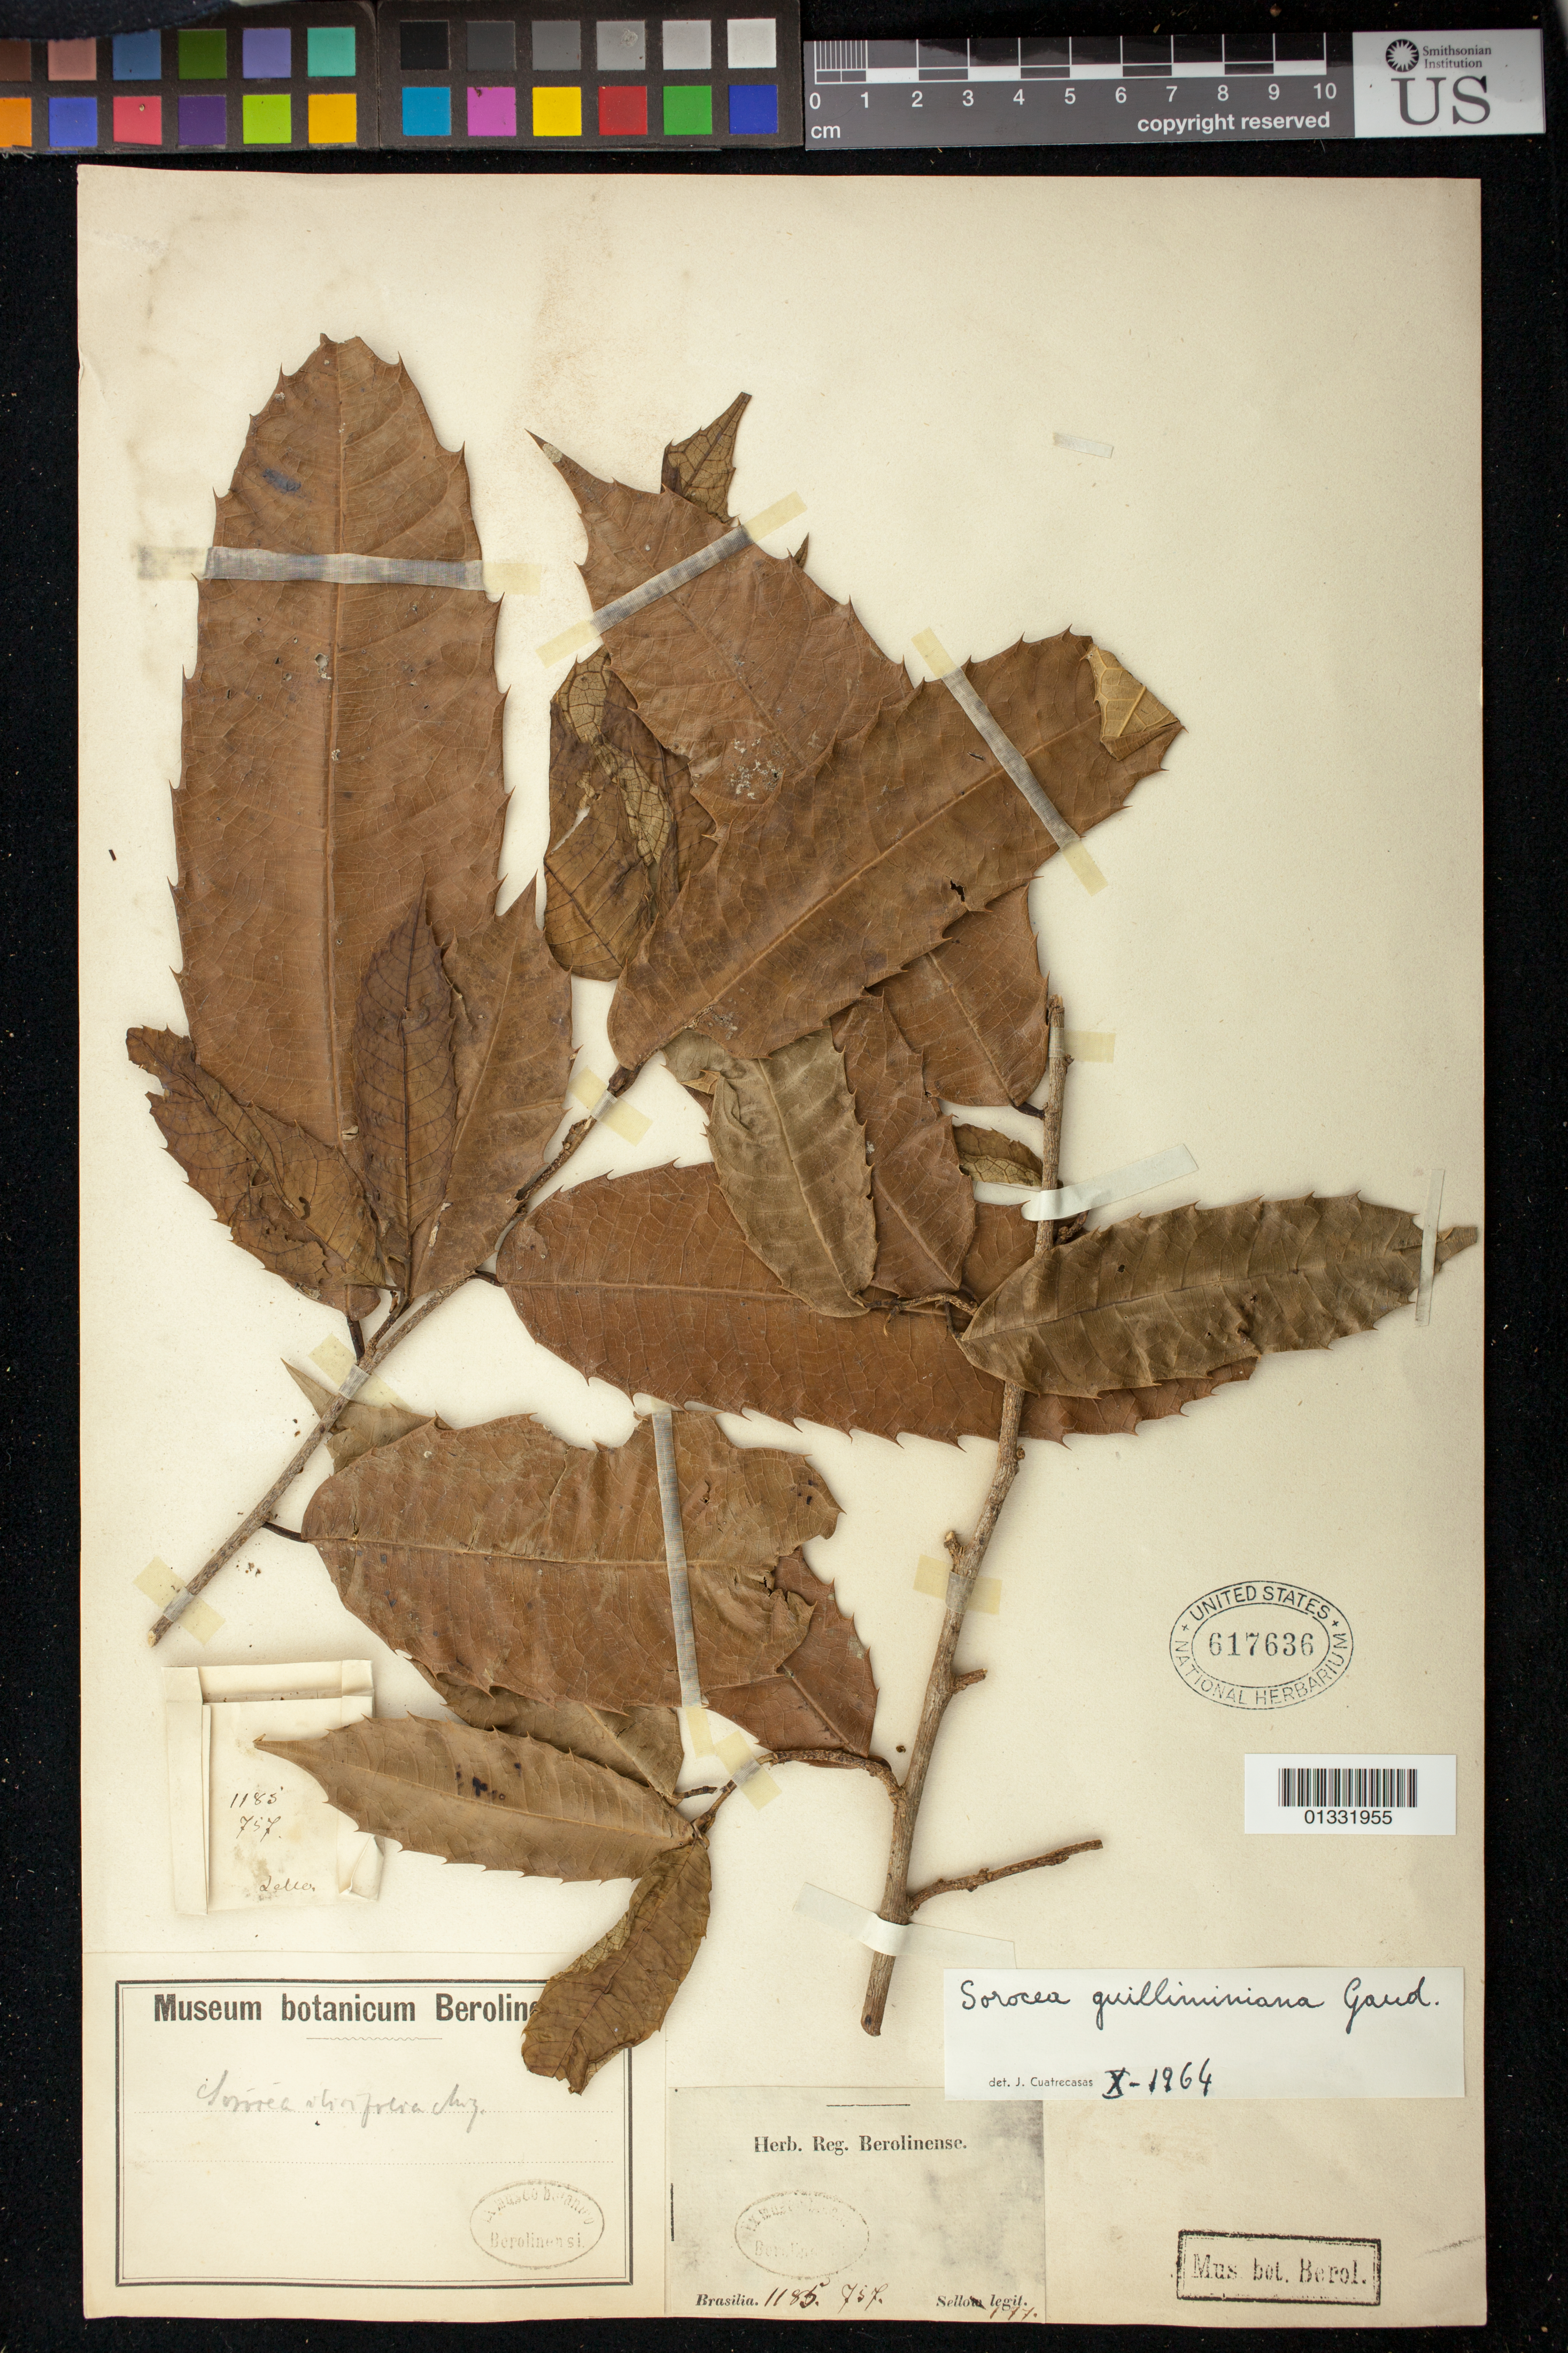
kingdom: Plantae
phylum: Tracheophyta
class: Magnoliopsida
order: Rosales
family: Moraceae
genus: Sorocea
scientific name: Sorocea guilleminiana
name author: Gaudich.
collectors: F. Sellow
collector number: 757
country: Brazil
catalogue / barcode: US 617636